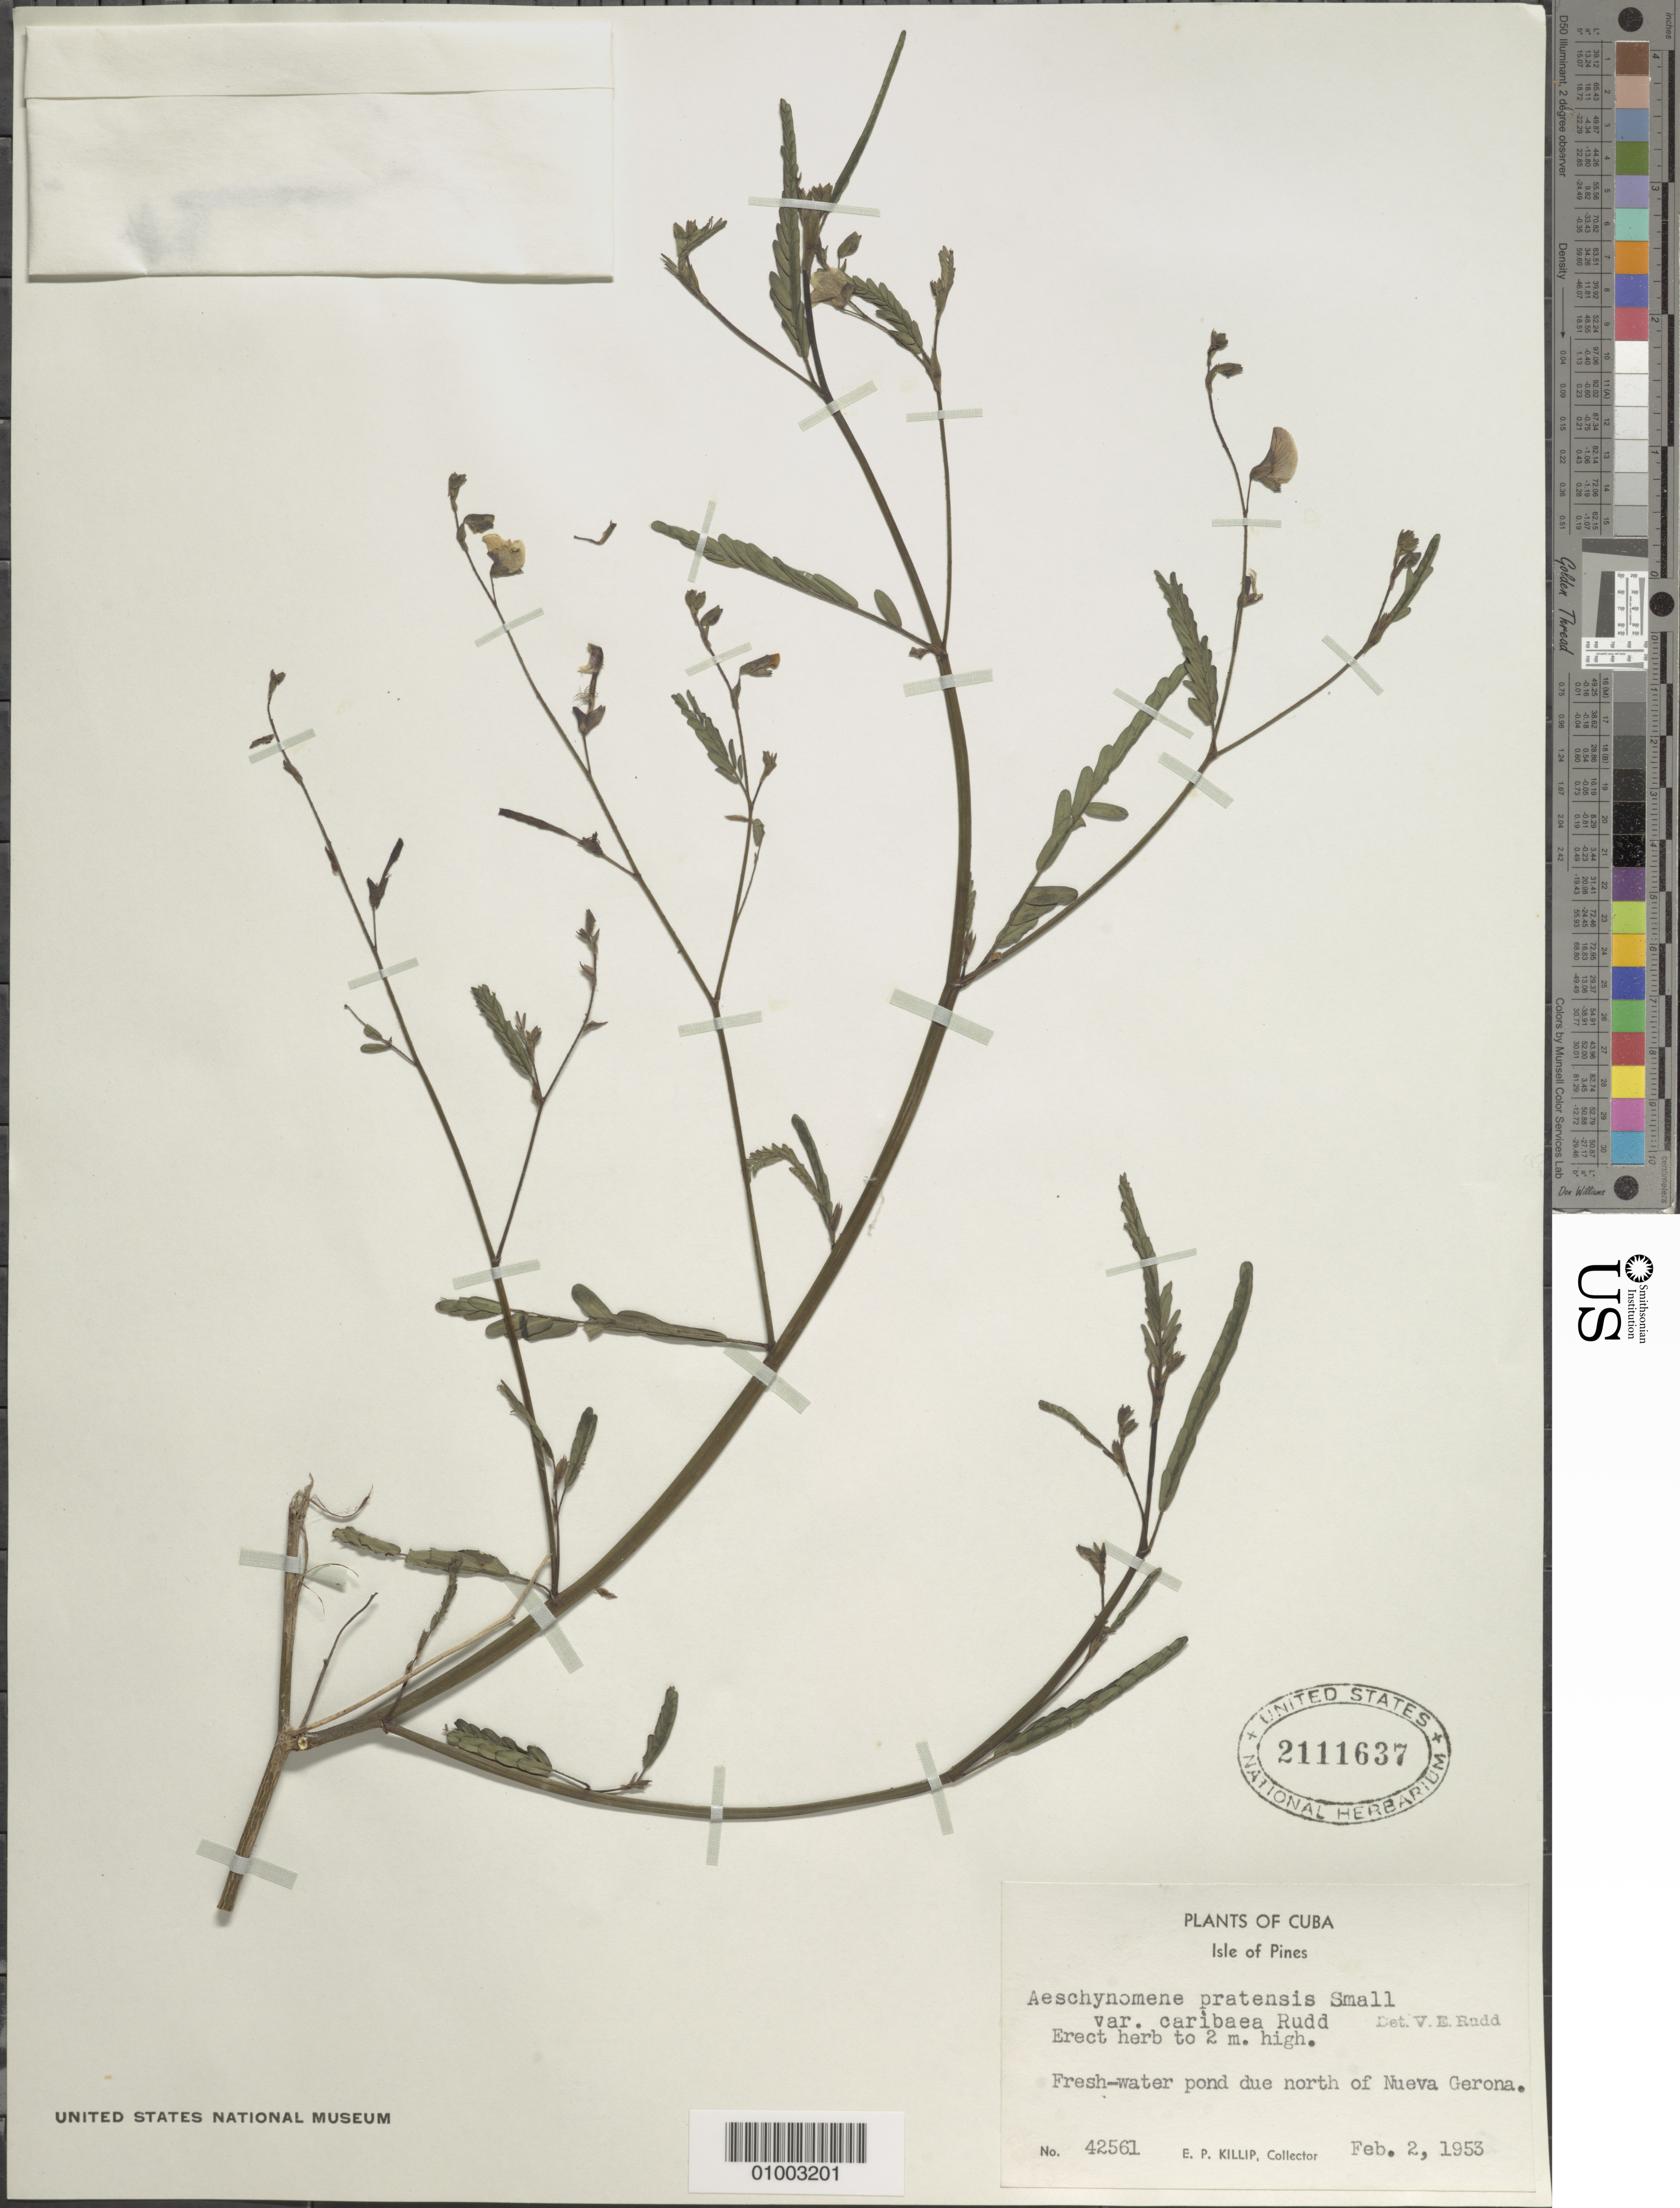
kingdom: Plantae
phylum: Tracheophyta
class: Magnoliopsida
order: Fabales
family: Fabaceae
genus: Aeschynomene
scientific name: Aeschynomene pratensis var. caribaea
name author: Rudd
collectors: E. P. Killip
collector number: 42561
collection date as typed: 02 Feb 1953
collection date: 1953-02-02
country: Cuba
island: Cuba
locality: Fresh water pond due north of Nueva Gerona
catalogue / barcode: US 2111637